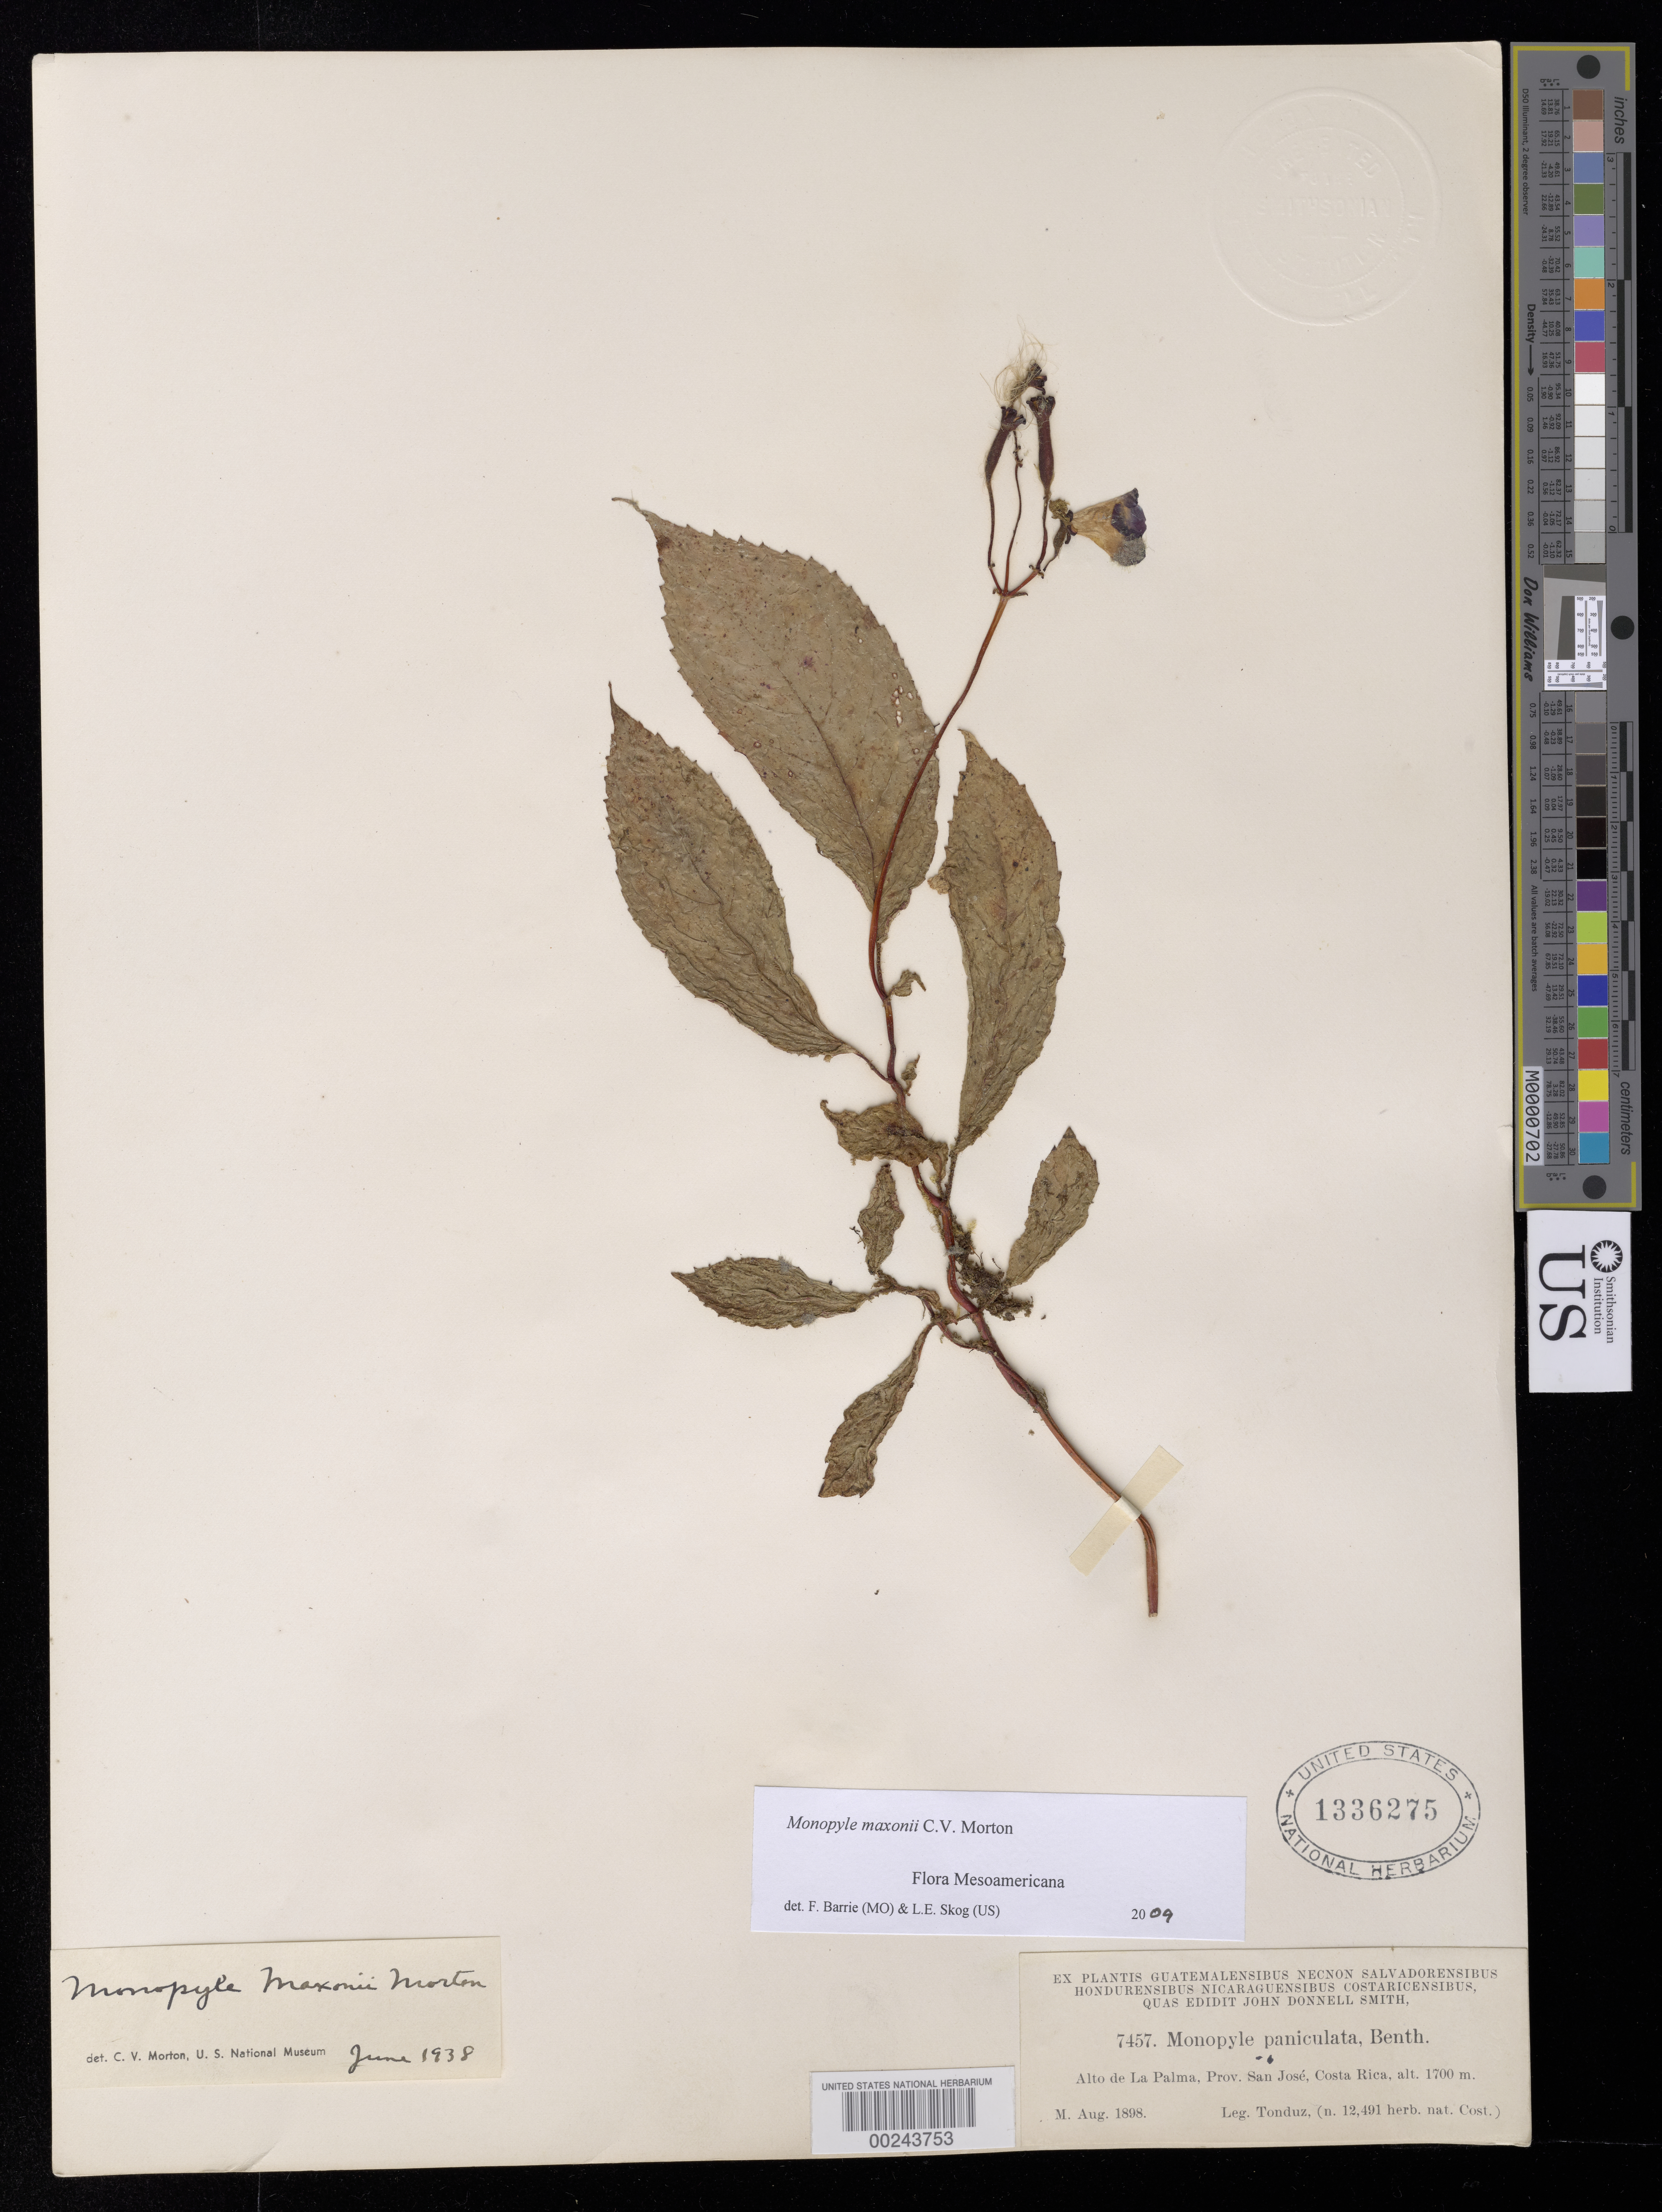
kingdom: Plantae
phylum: Tracheophyta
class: Magnoliopsida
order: Lamiales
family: Gesneriaceae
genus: Monopyle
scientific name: Monopyle maxonii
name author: C.V. Morton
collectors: A. Tonduz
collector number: HNC 12491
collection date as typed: Aug 1898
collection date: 1898-08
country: Costa Rica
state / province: San José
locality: Alto de La Palma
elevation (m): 1700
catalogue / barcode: US 1336275